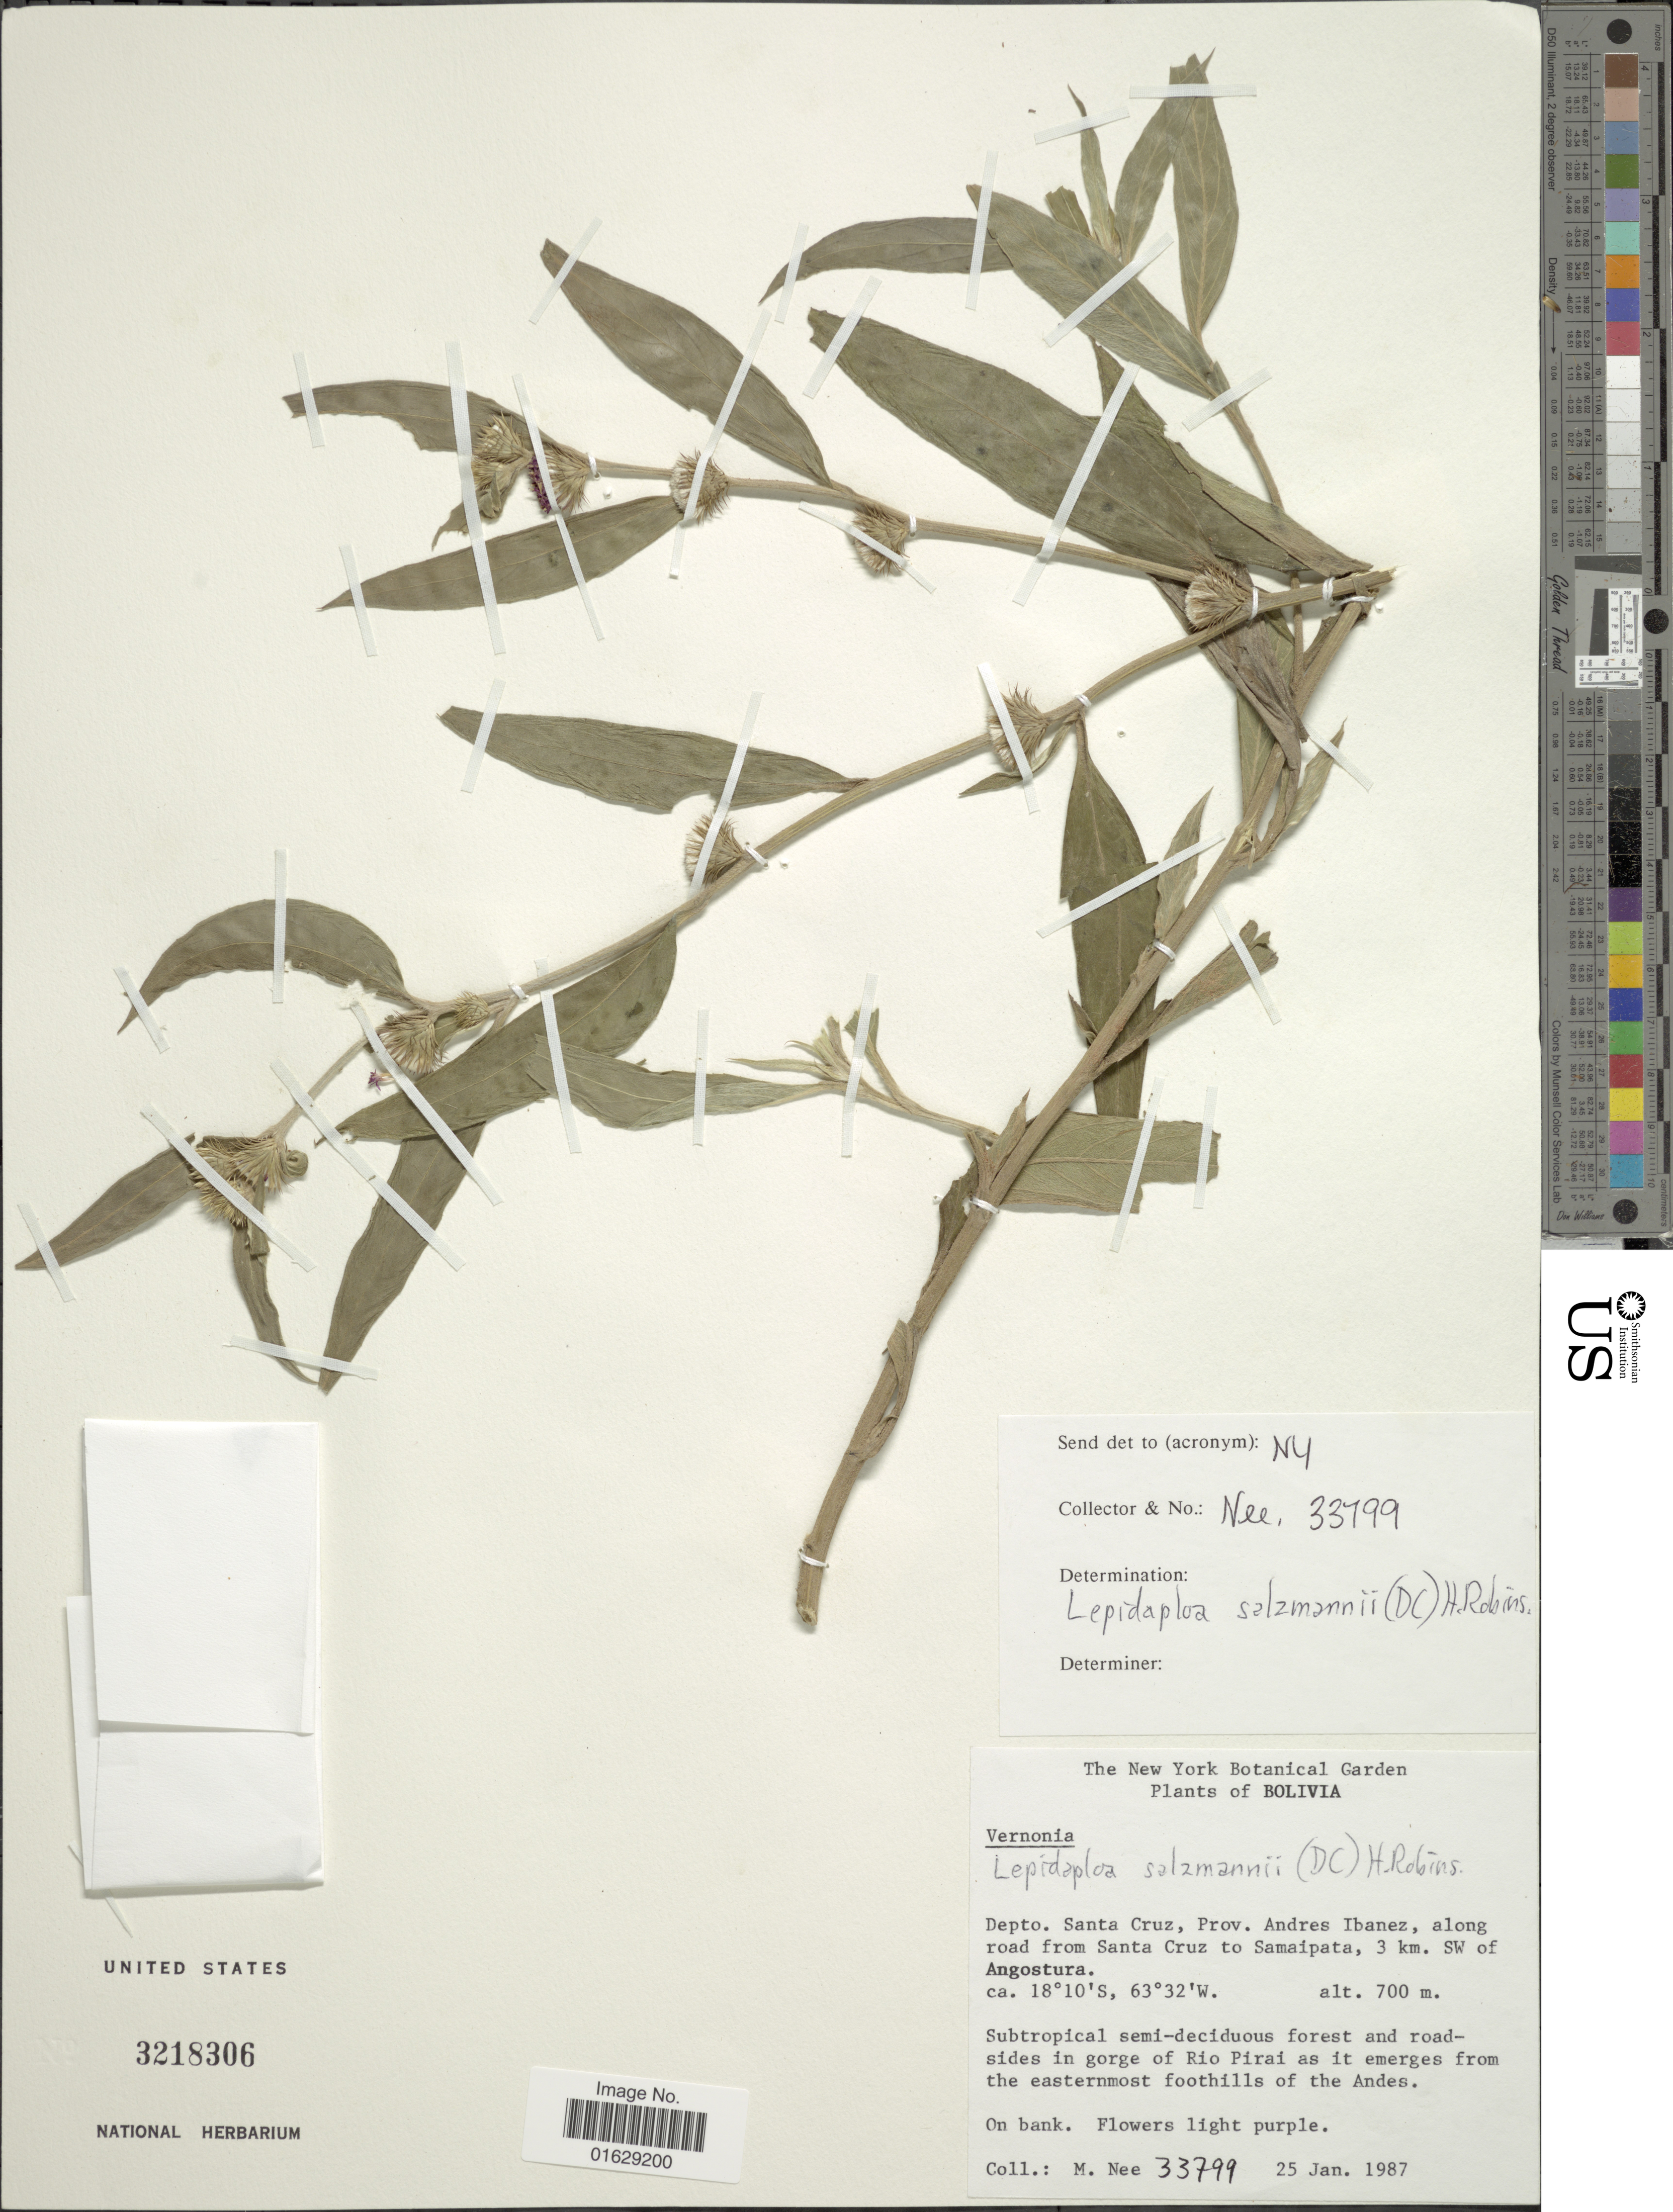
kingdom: Plantae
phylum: Tracheophyta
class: Magnoliopsida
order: Asterales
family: Asteraceae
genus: Lepidaploa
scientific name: Lepidaploa salzmannii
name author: (DC.) H. Rob.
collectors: M. Nee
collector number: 33799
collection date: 1987-01-25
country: Bolivia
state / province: Santa Cruz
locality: Depto. Santa Cruz, Prov. Andres Ibanez, along road from Santa Cruz to Samaipata, 3 km. SW of Angostura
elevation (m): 700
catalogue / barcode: US 3218306